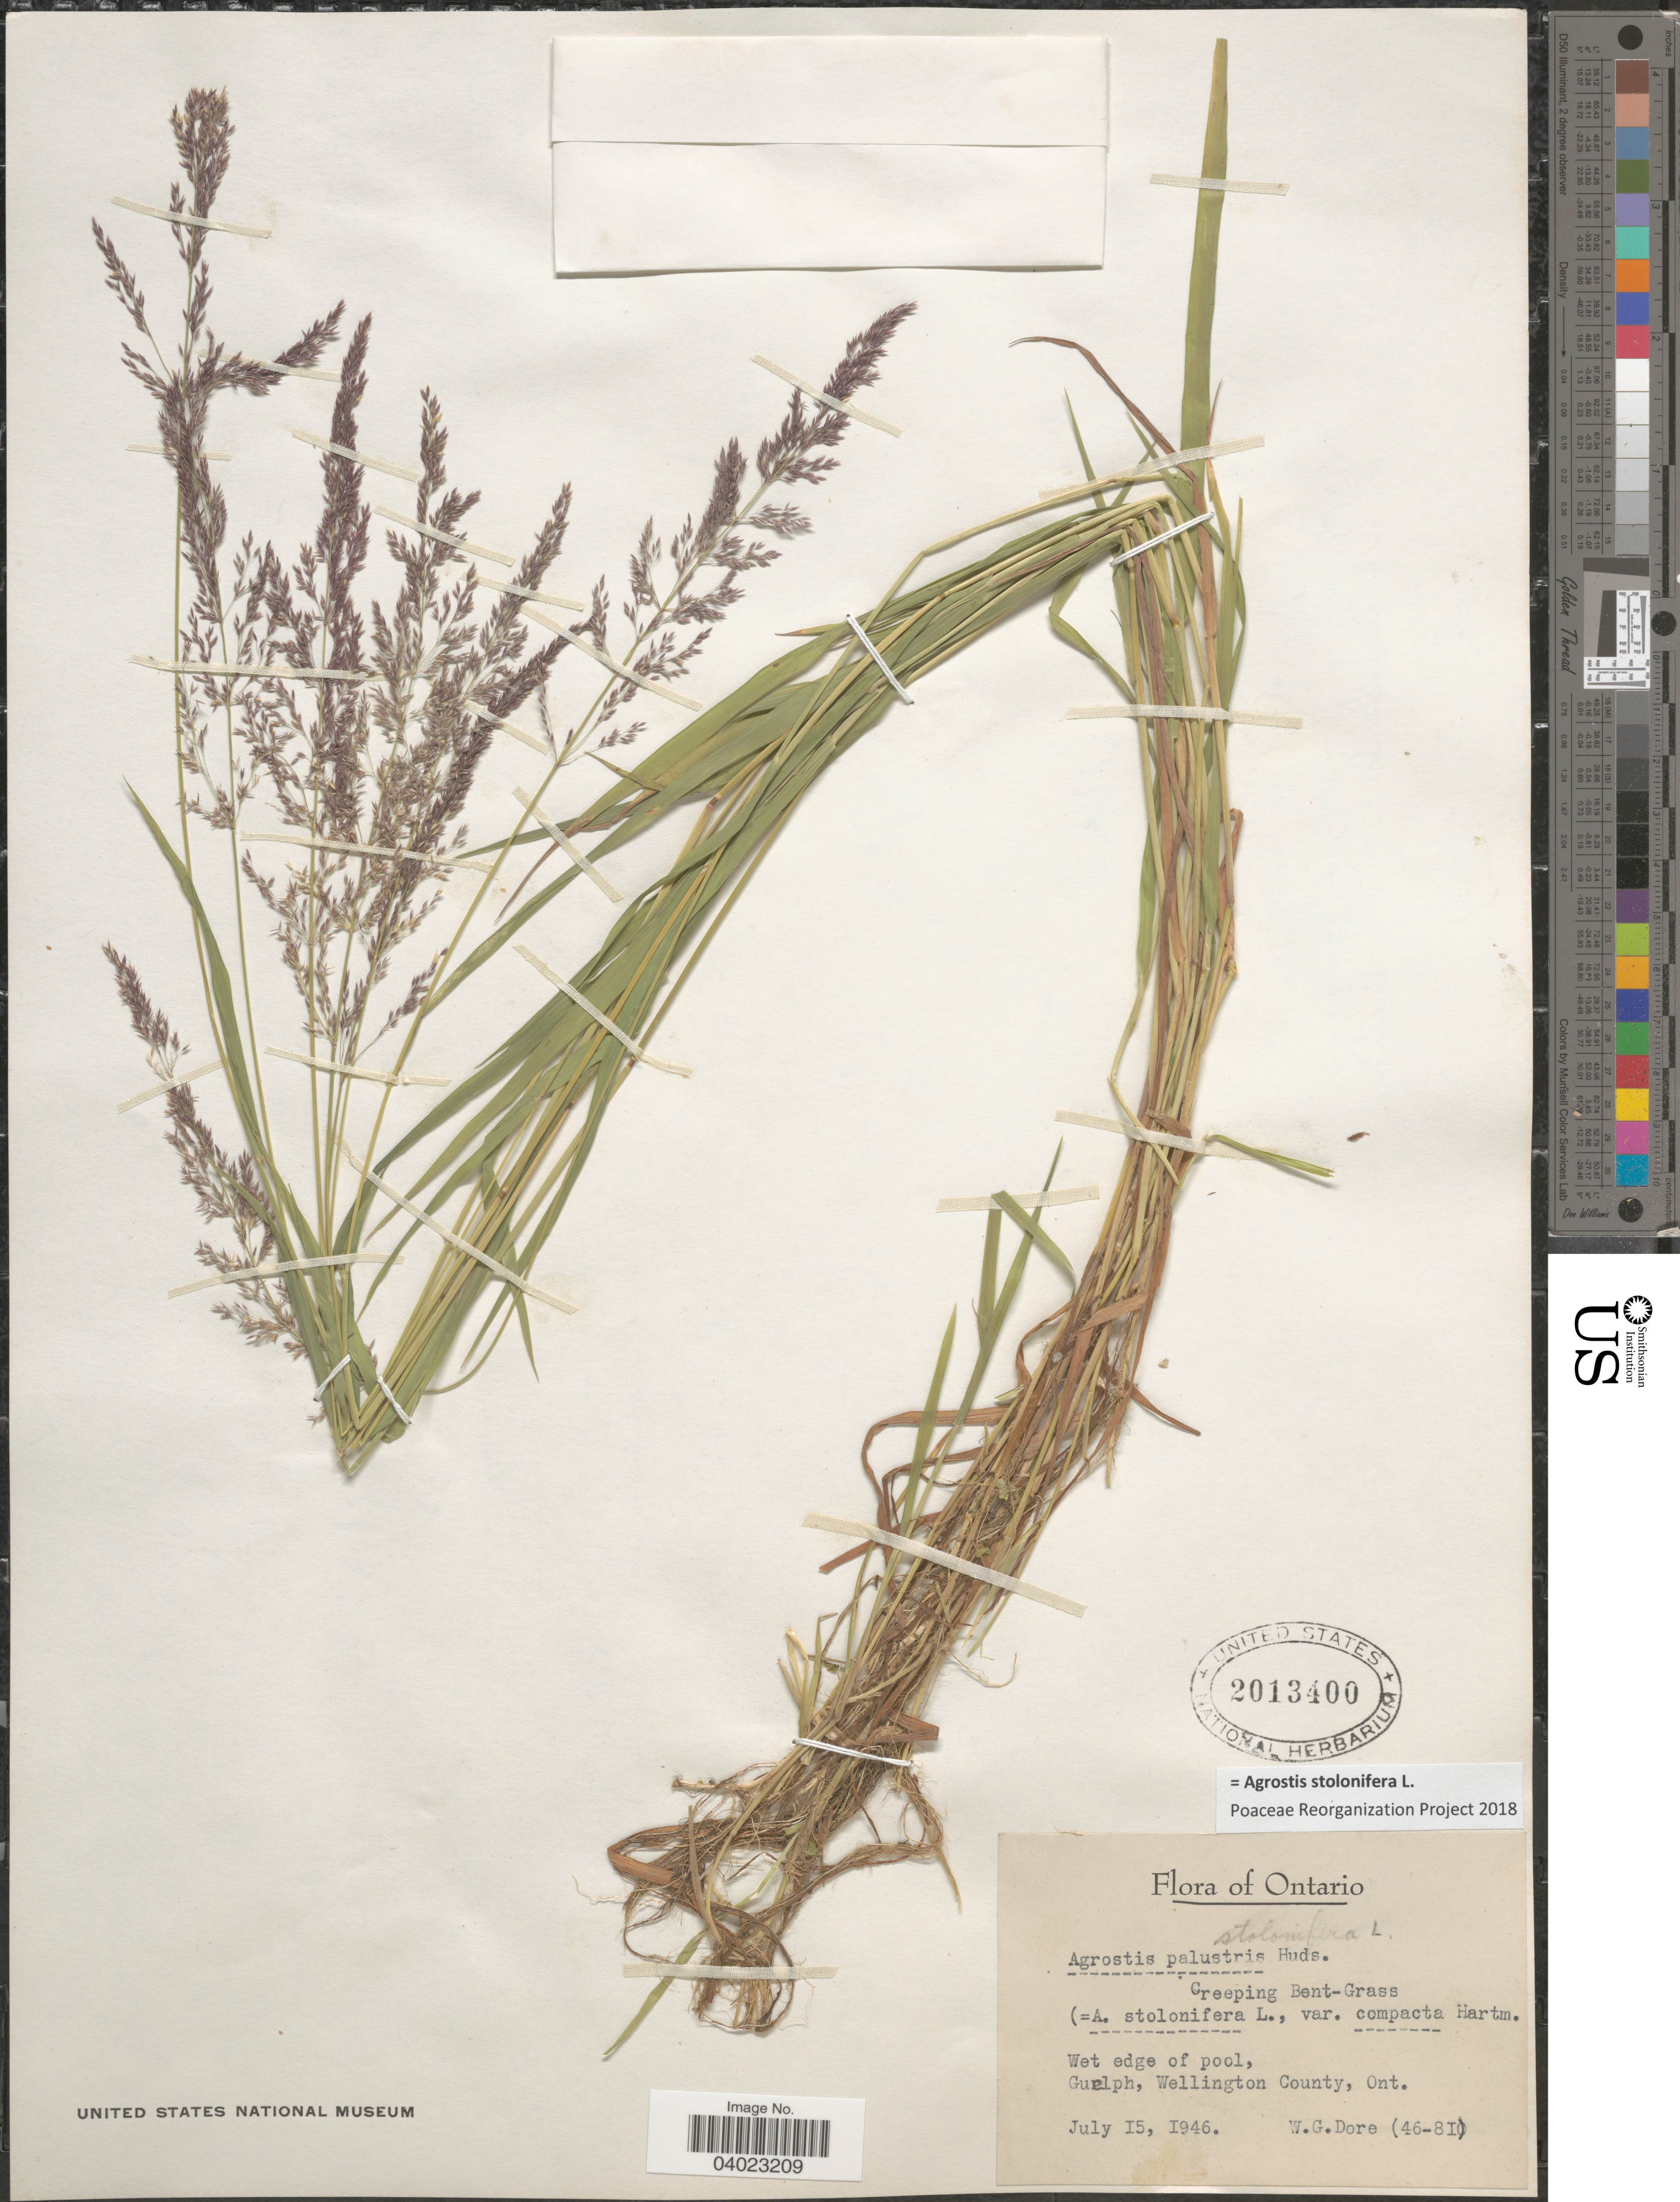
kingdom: Plantae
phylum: Tracheophyta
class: Liliopsida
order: Poales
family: Poaceae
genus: Agrostis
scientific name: Agrostis stolonifera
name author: L.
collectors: W. Dore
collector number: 46-810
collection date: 1946-07-15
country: Canada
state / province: Ontario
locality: Wet edge of pool, Guelph, Wellington County.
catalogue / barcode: US 2013400